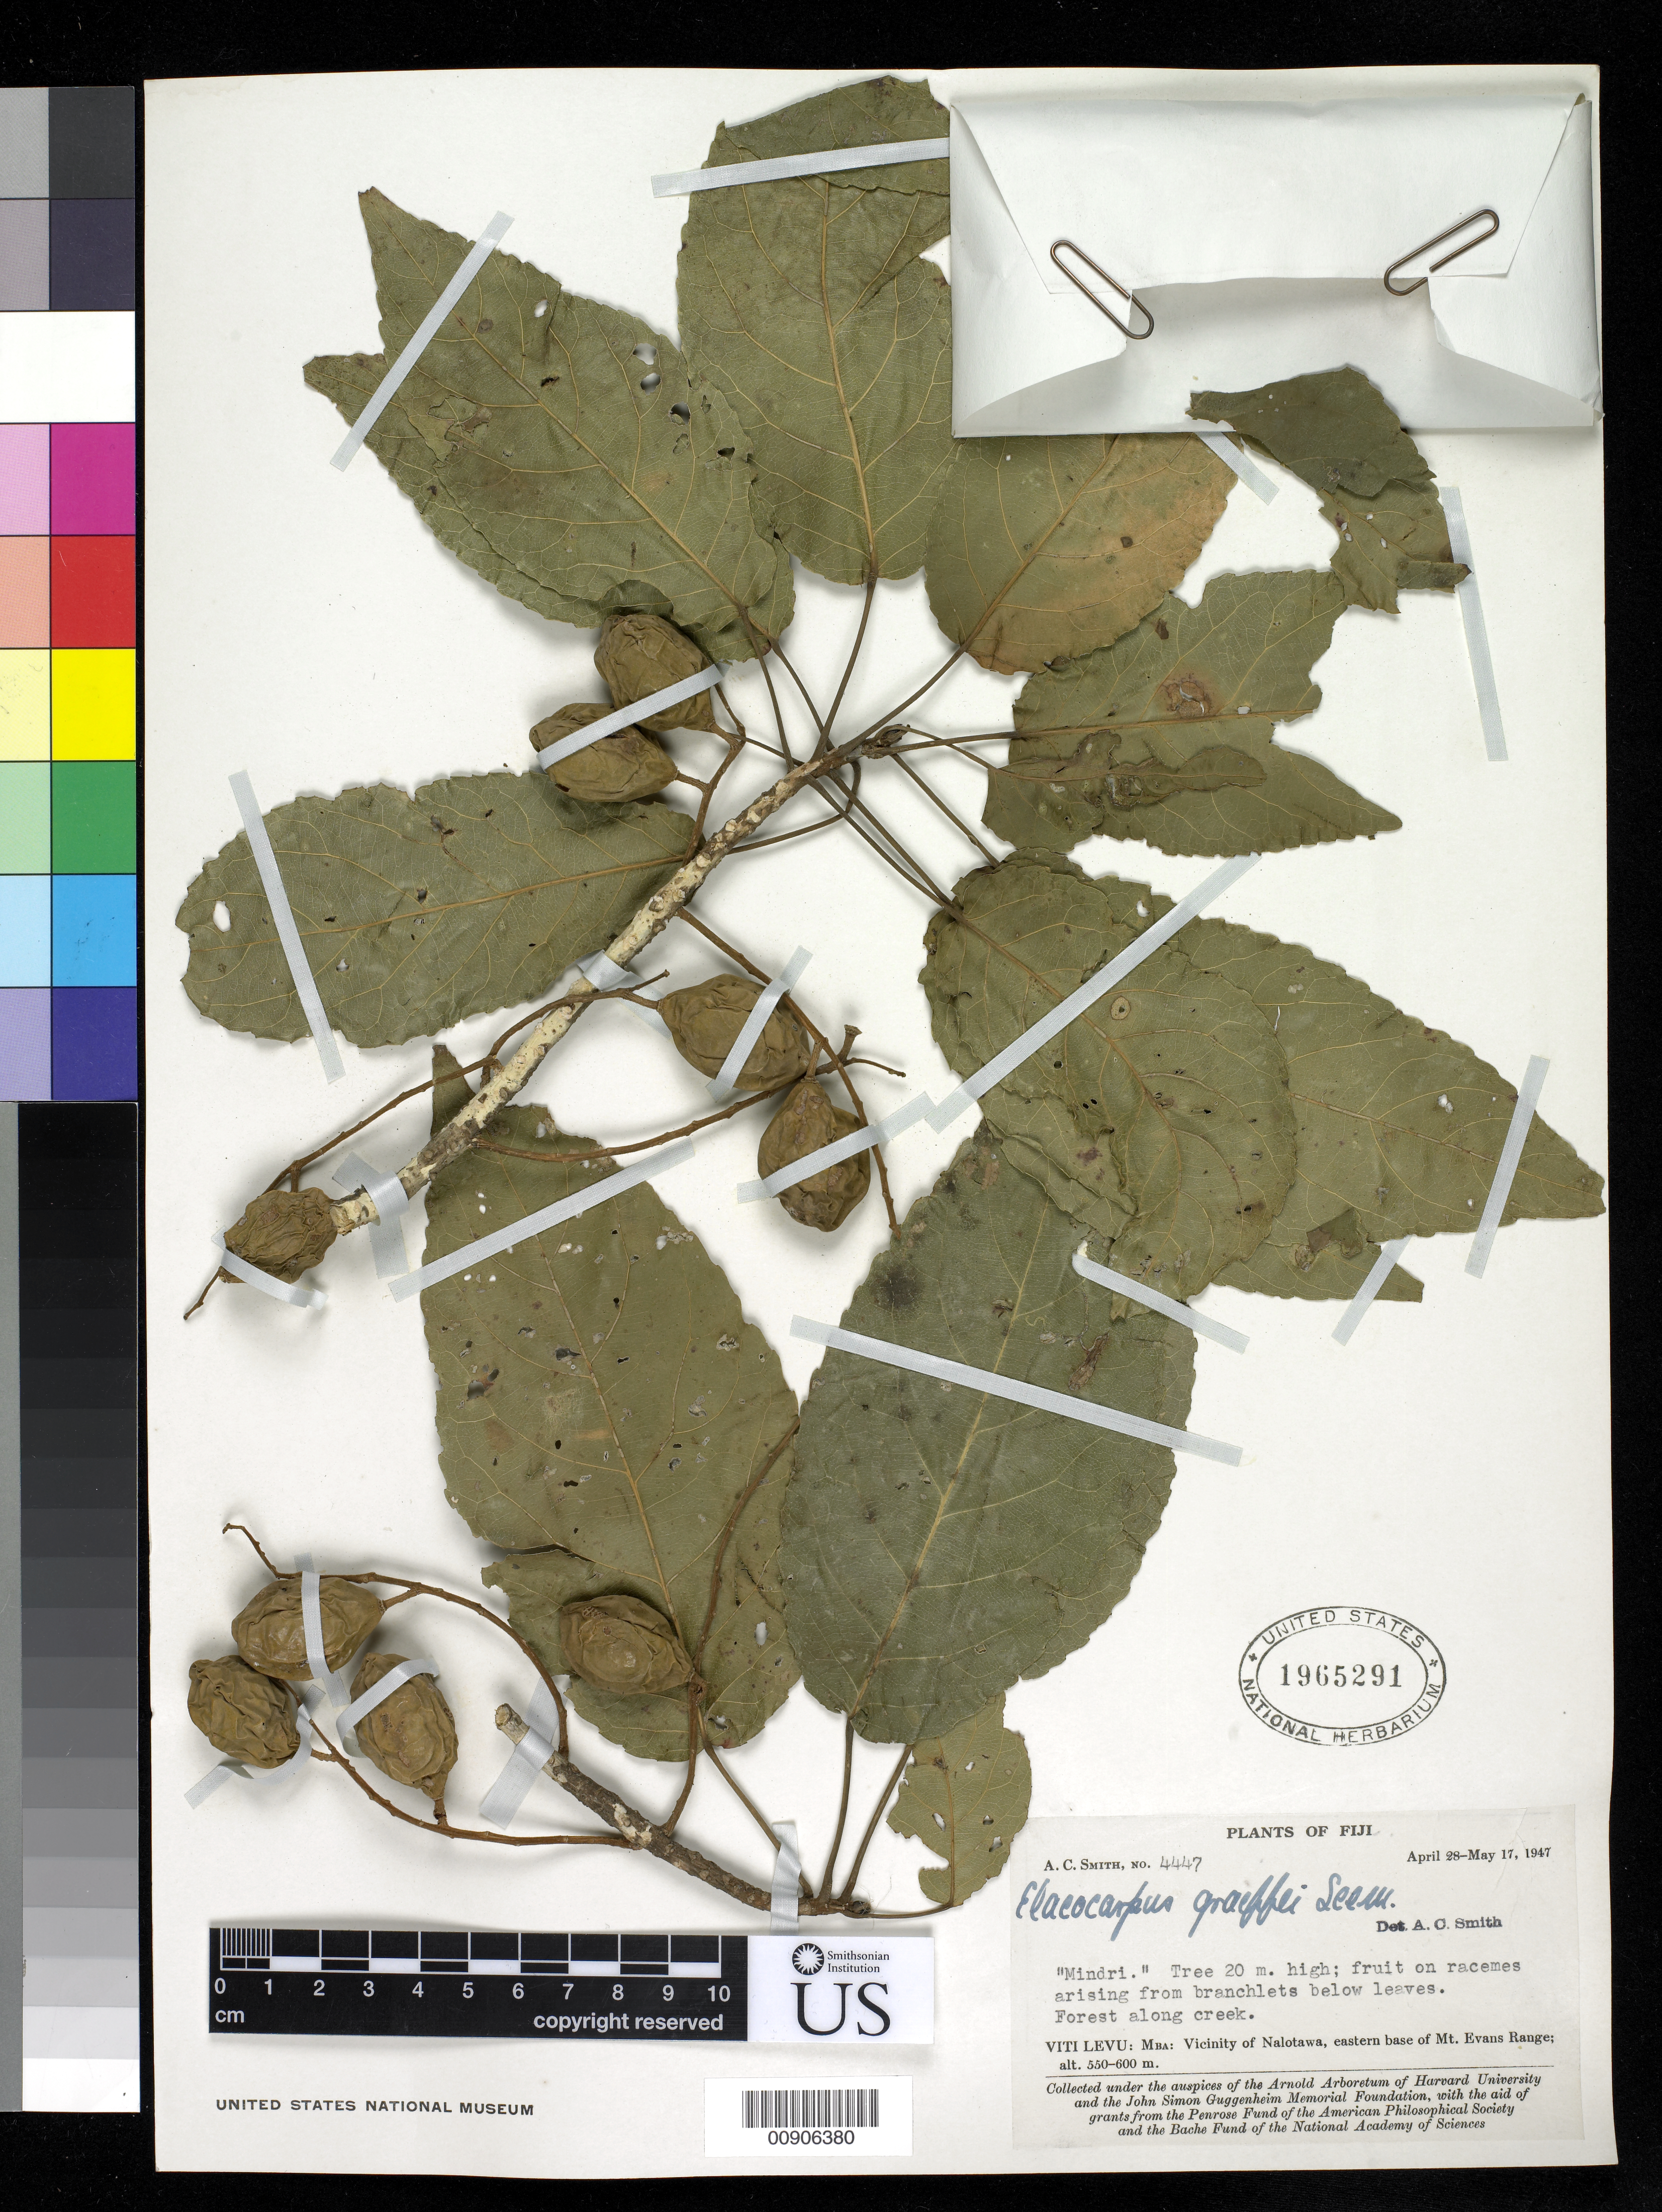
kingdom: Plantae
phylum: Tracheophyta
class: Magnoliopsida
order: Oxalidales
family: Elaeocarpaceae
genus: Elaeocarpus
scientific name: Elaeocarpus graeffei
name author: Seem.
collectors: C. A. Smith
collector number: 4447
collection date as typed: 28 Apr 1947 to 17 May 1947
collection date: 1947-04-28/1947-05-17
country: Fiji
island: Viti Levu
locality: Vicinity of Nalotawa, eastern base of Mt. Evans Range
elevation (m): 550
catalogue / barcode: US 1965291